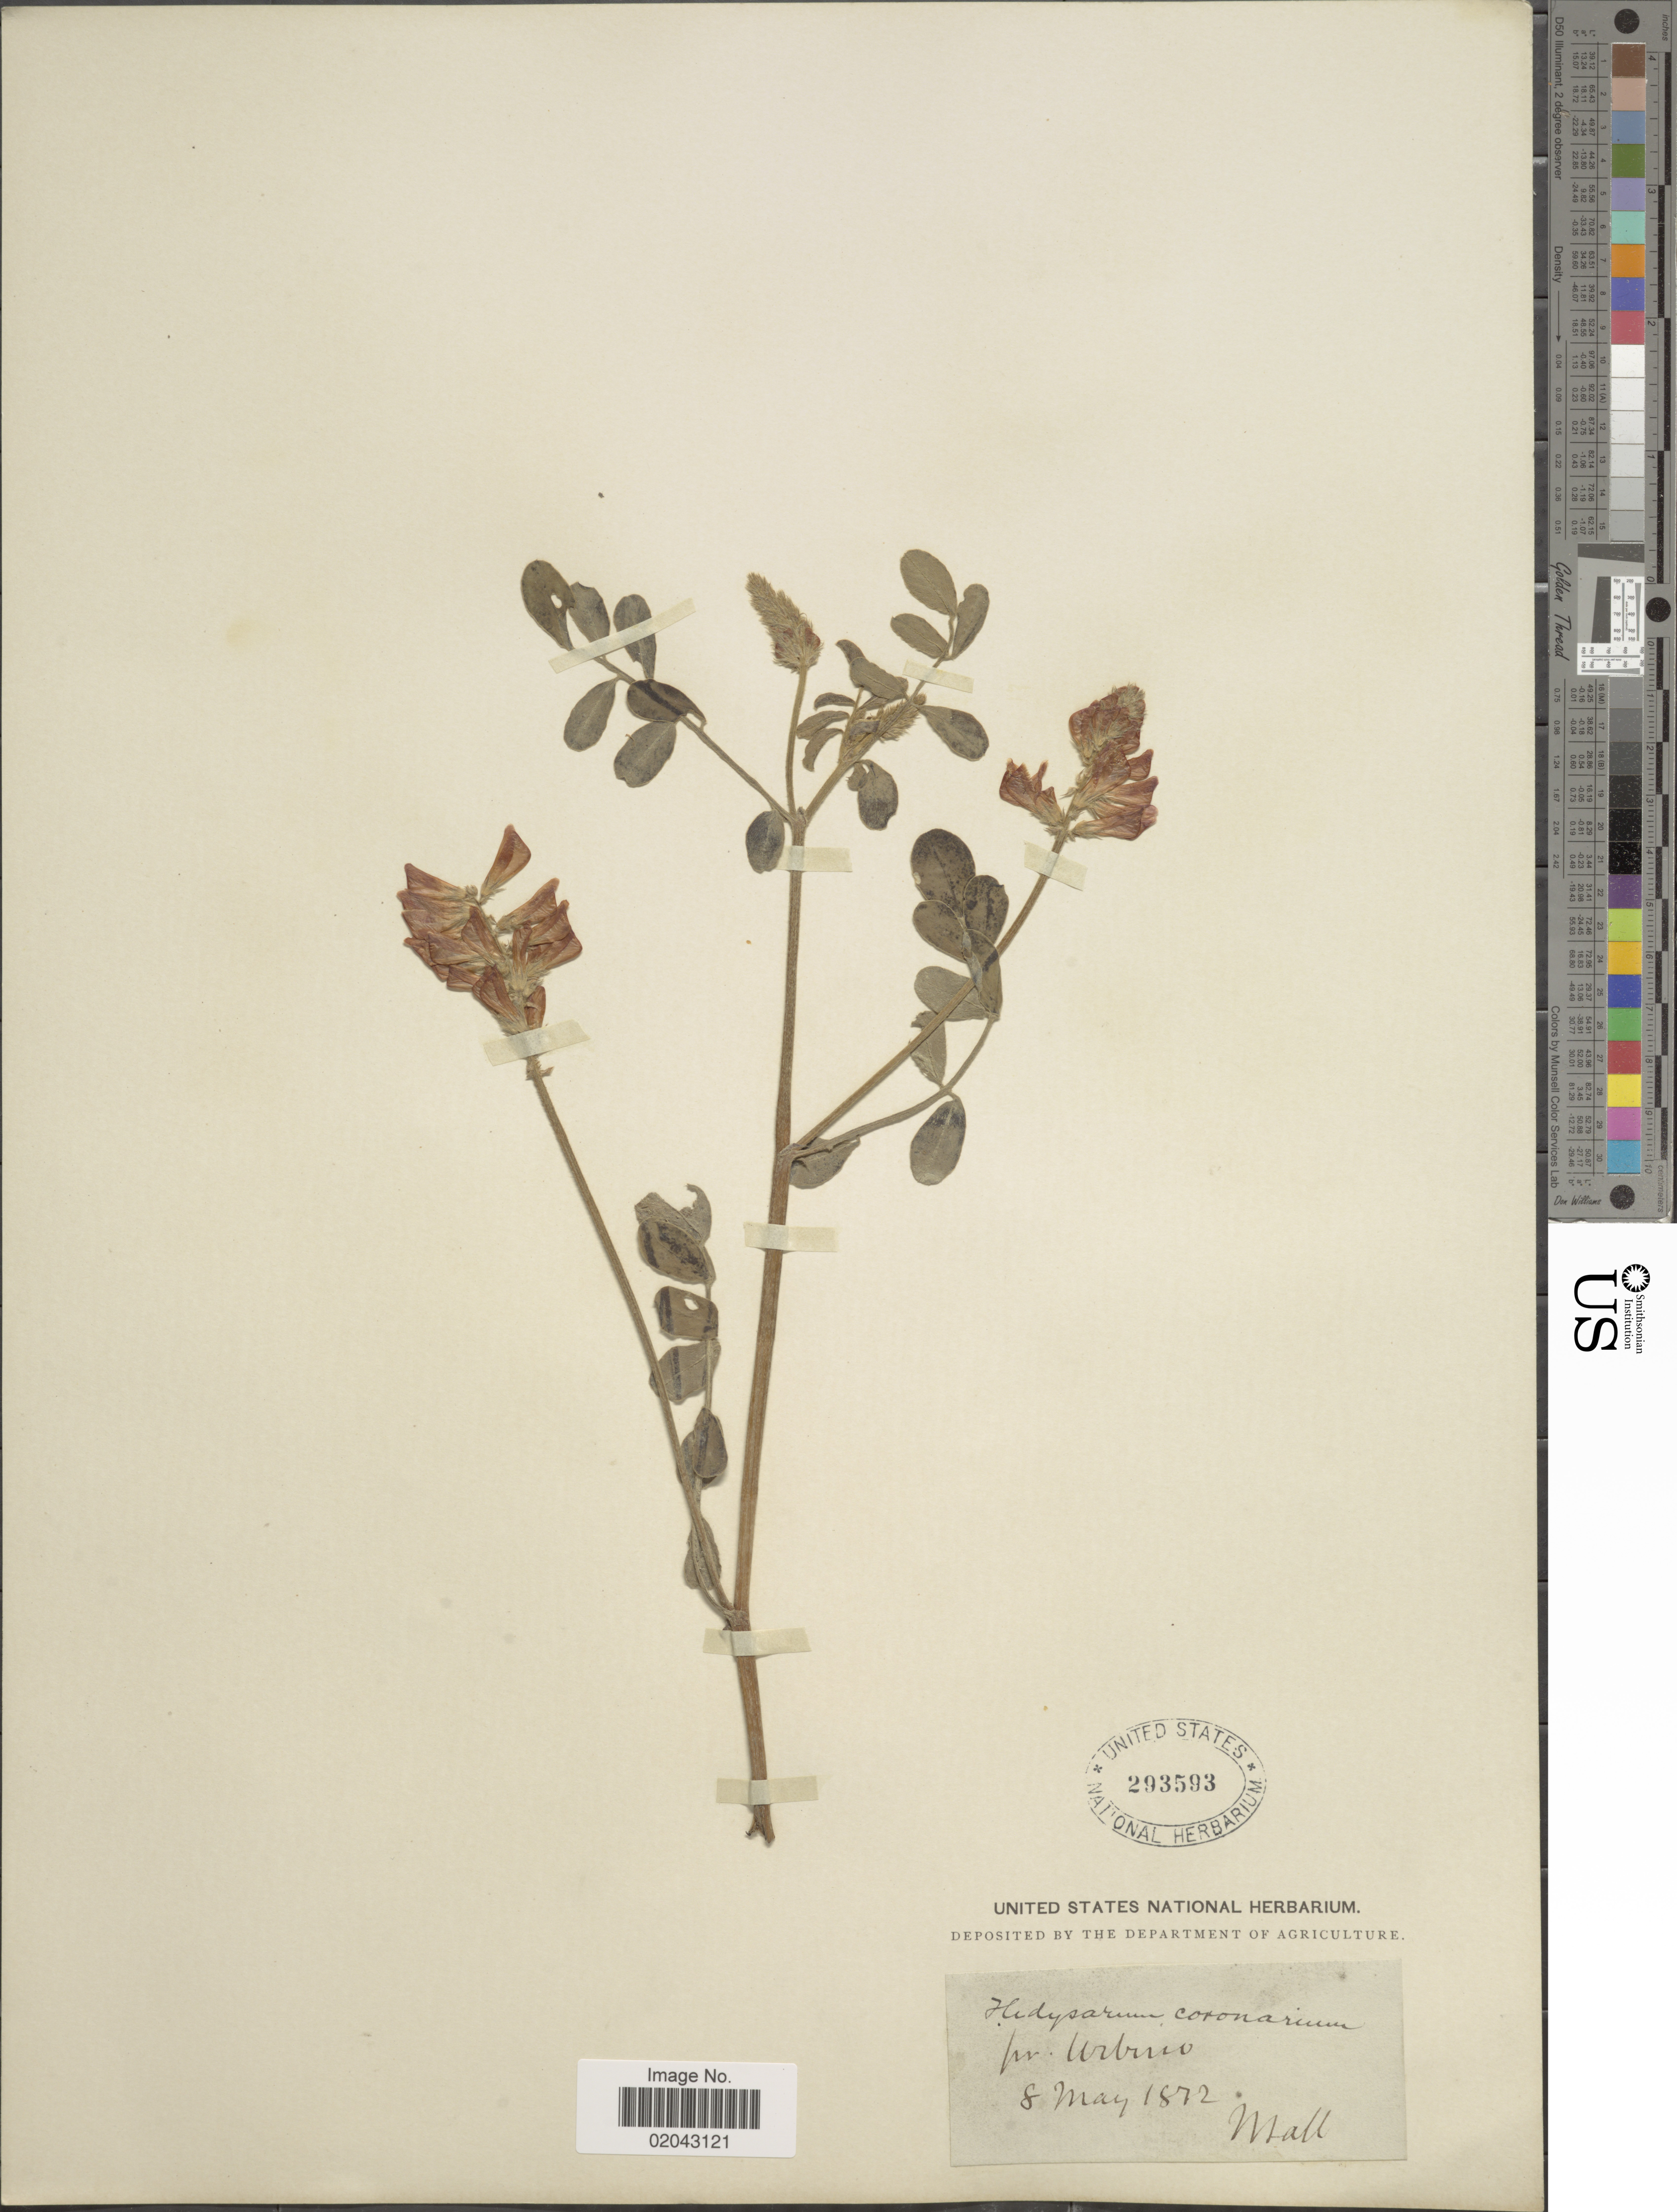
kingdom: Plantae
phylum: Tracheophyta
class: Magnoliopsida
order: Fabales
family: Fabaceae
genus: Sulla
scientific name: Sulla coronaria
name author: (L.) B.H.Choi & H. Ohashi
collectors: Mall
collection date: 1872-05-08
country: Italy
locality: Urbino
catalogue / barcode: US 293593